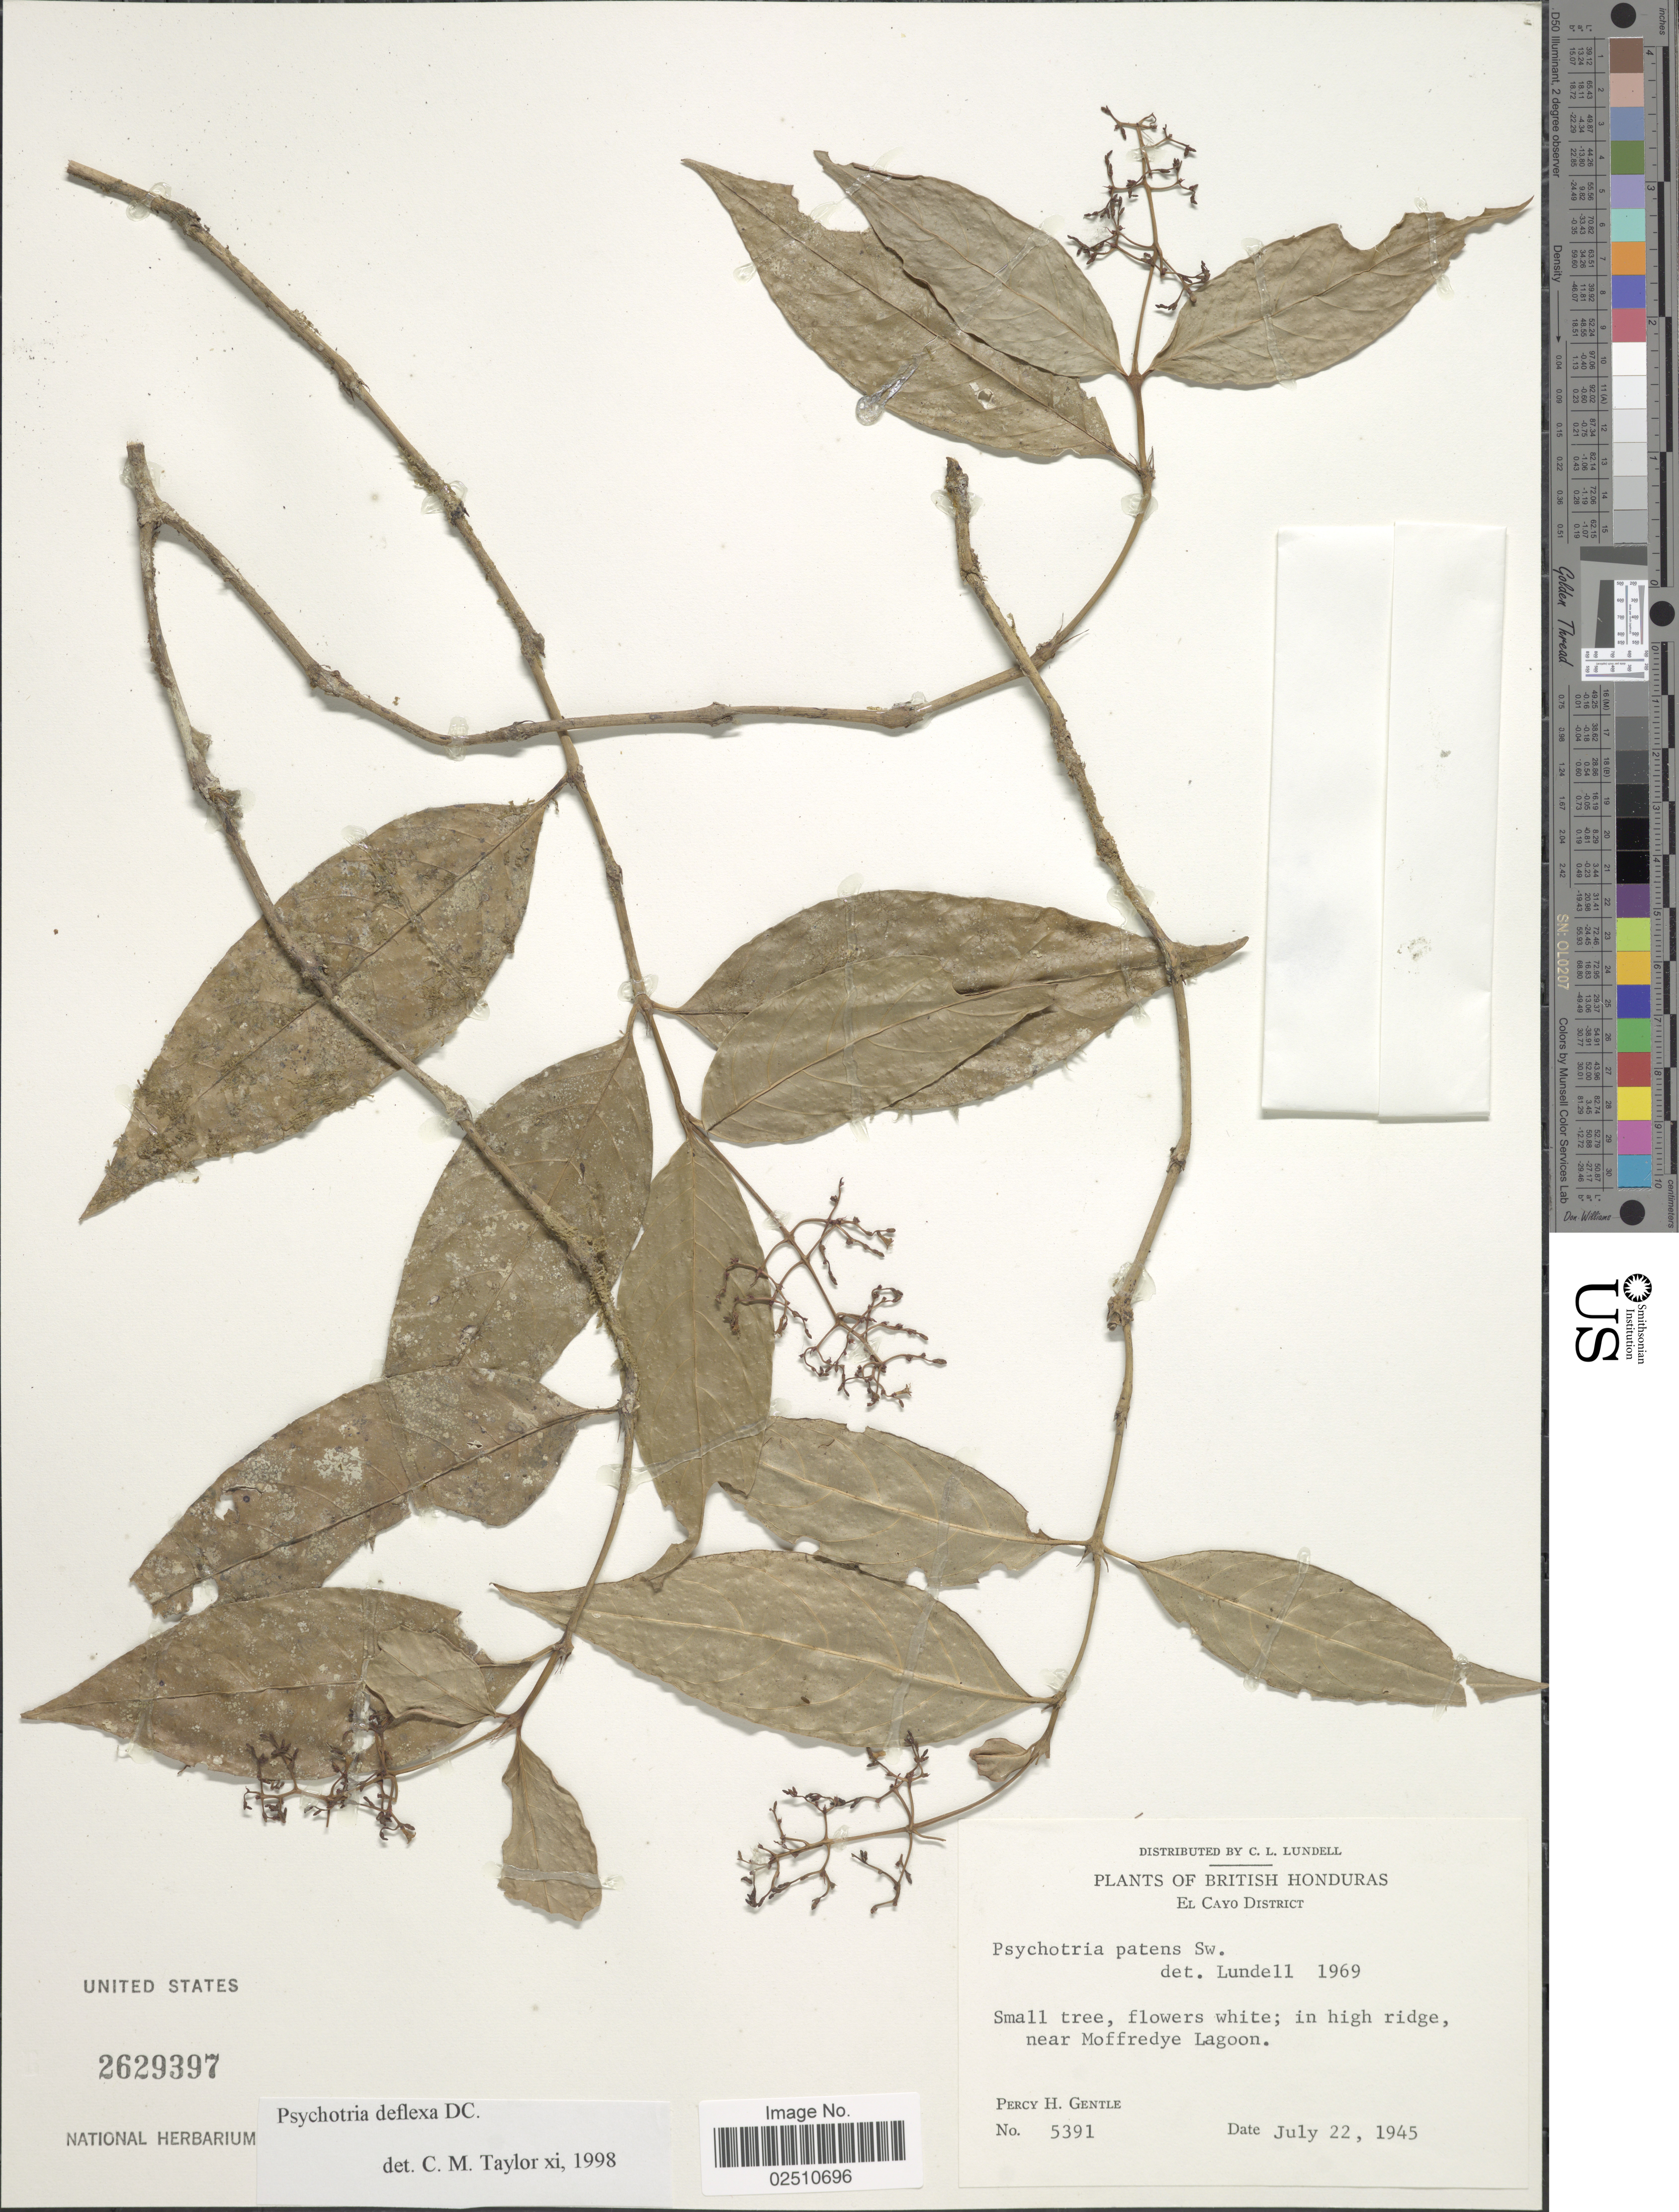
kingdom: Plantae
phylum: Tracheophyta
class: Magnoliopsida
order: Gentianales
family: Rubiaceae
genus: Psychotria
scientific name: Psychotria deflexa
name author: DC.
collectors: P. H. Gentle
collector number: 5391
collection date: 1945-07-22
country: Belize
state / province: Cayo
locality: British Honduras, near Moffredye Lagoon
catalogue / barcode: US 2629397